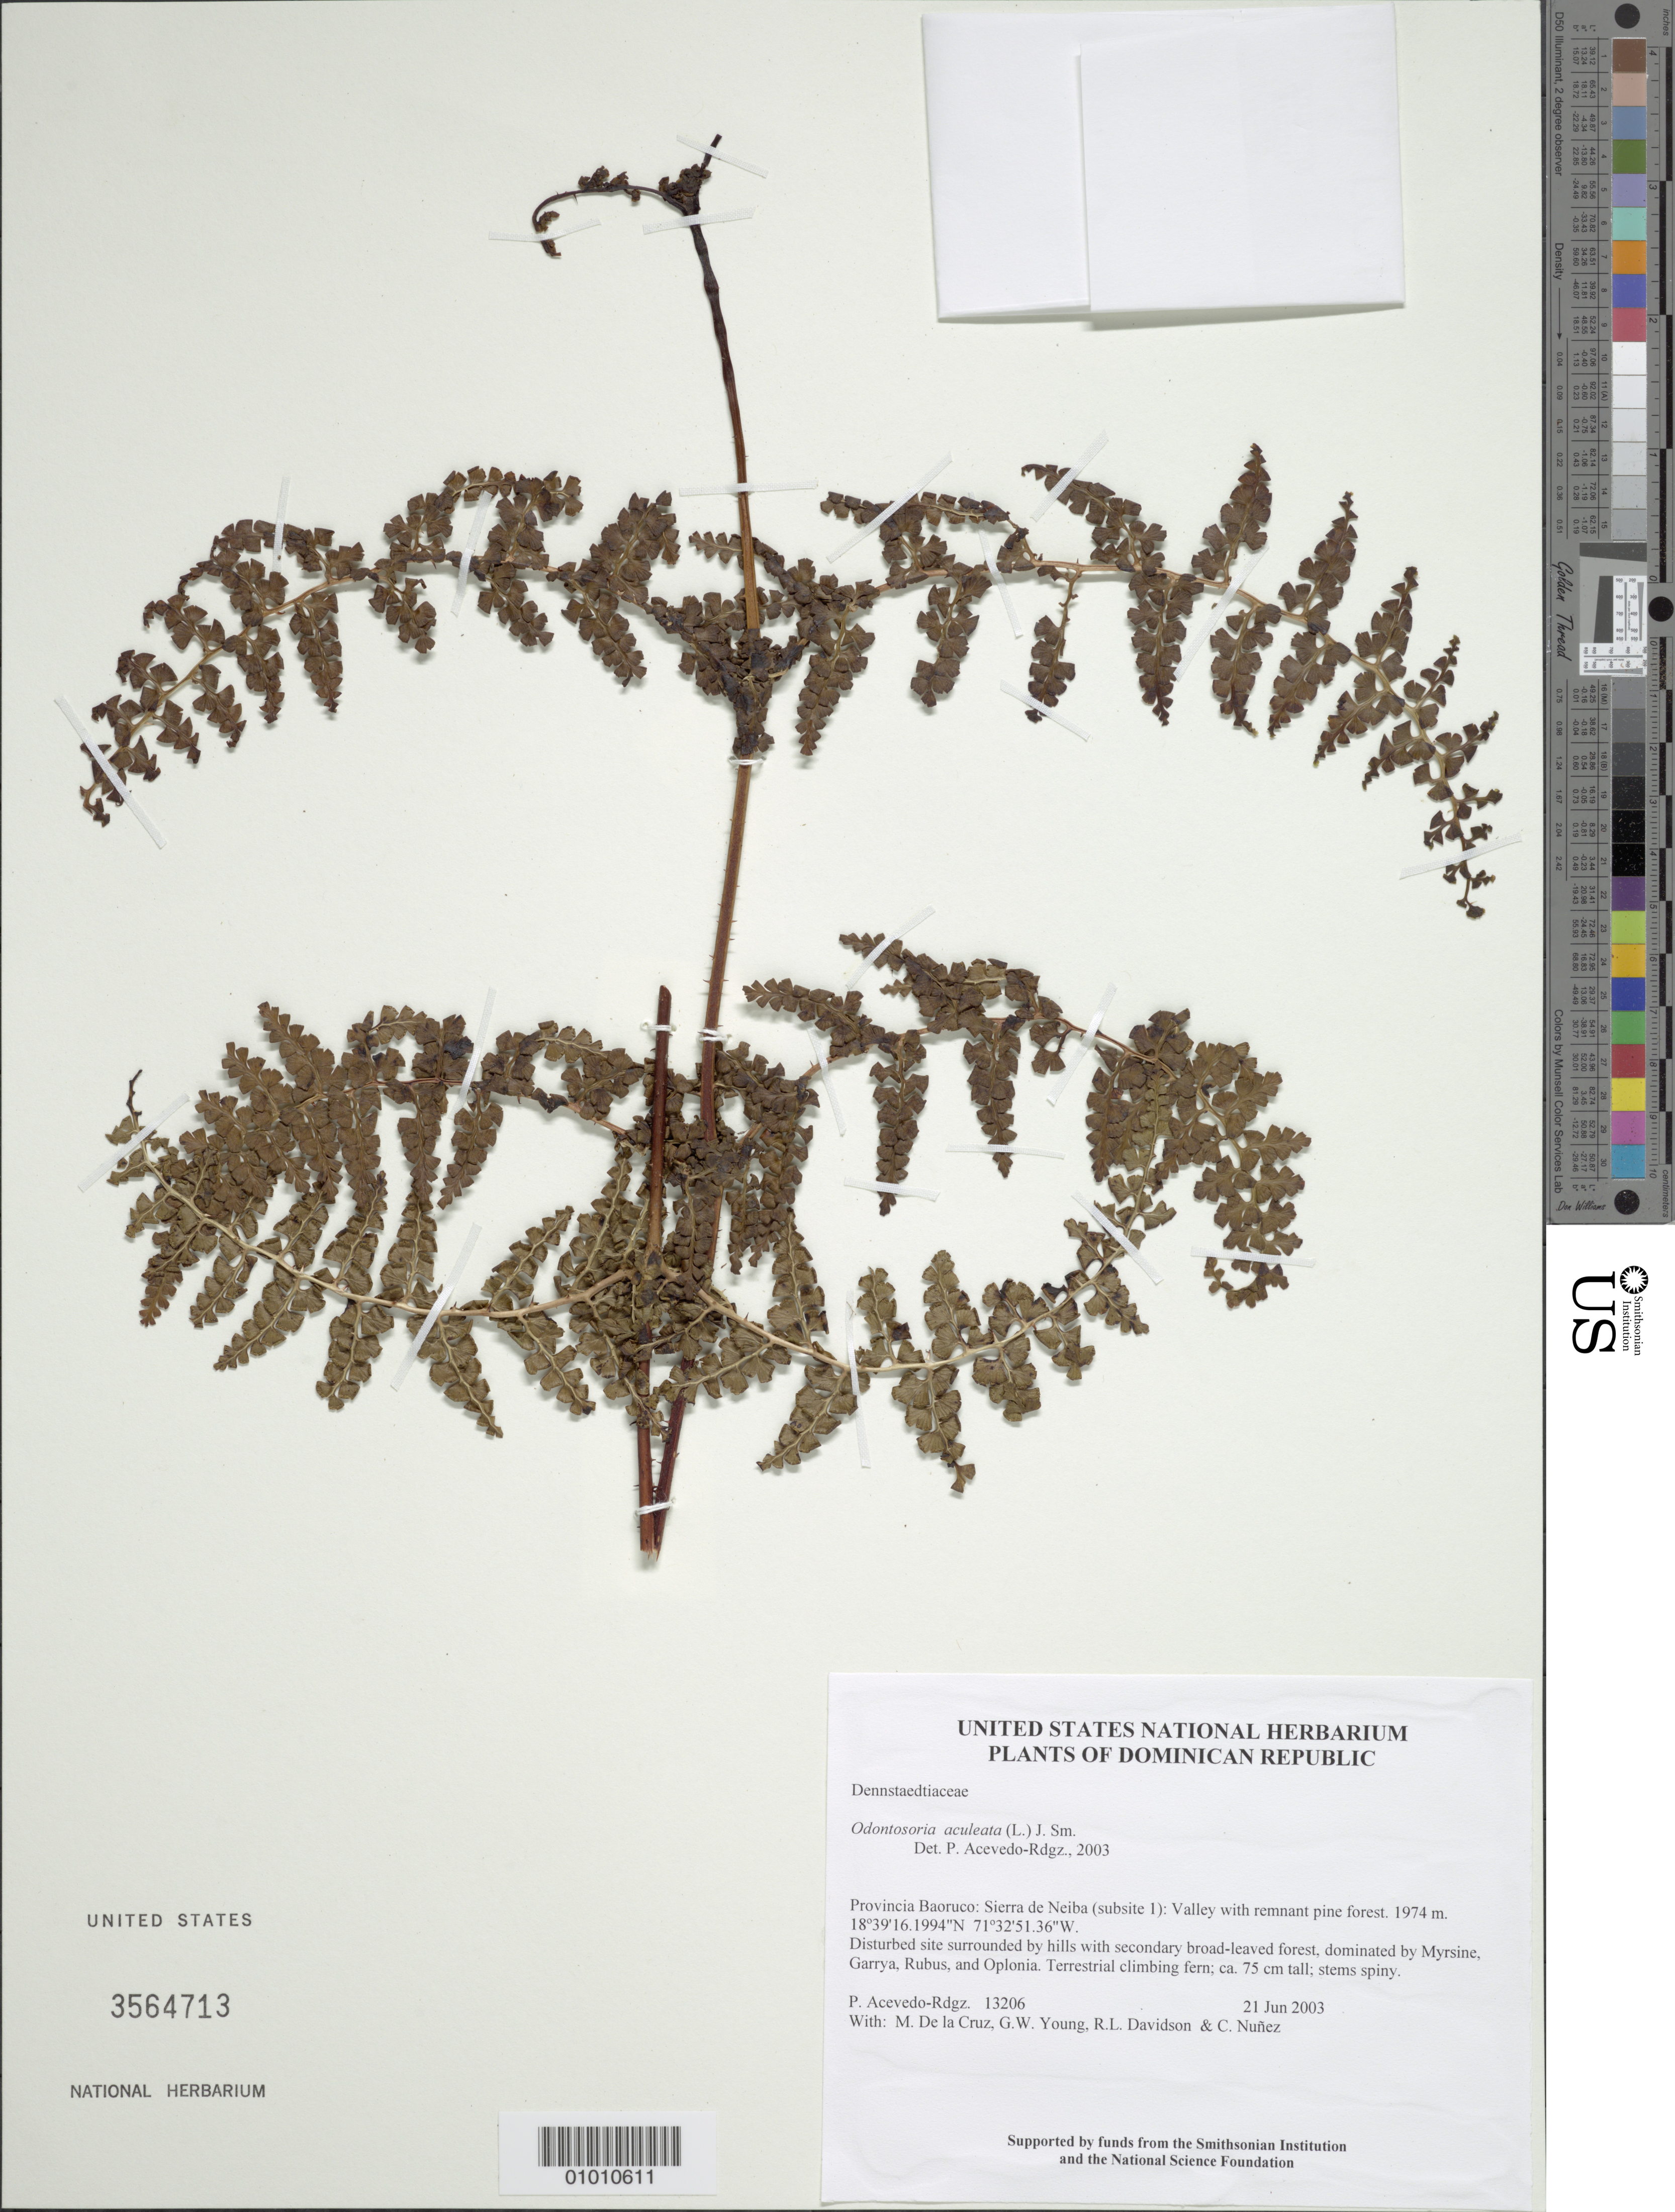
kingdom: Plantae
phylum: Tracheophyta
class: Polypodiopsida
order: Polypodiales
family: Lindsaeaceae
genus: Odontosoria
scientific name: Odontosoria aculeata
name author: (L.) J. Sm.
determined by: Acevedo-Rodríguez, P., (BOT), Smithsonian Institution - National Museum of Natural History (UNITED STATES)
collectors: P. Acevedo-Rodr., M. de la Cruz, J. Rawlins, G. Young, R. Davidson & C. Nunez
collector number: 13206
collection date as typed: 21 Jun 2003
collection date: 2003-06-21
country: Dominican Republic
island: Hispaniola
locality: Provincia Baoruco: Sierra de Neiba (subsite 1): Valley with remnant pine forest.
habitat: Disturbed site surrounded by hills with secondary broad-leaved forest, dominated by Myrsine, Garrya, Rubus, and Oplonia.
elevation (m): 1974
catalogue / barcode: US 3564713